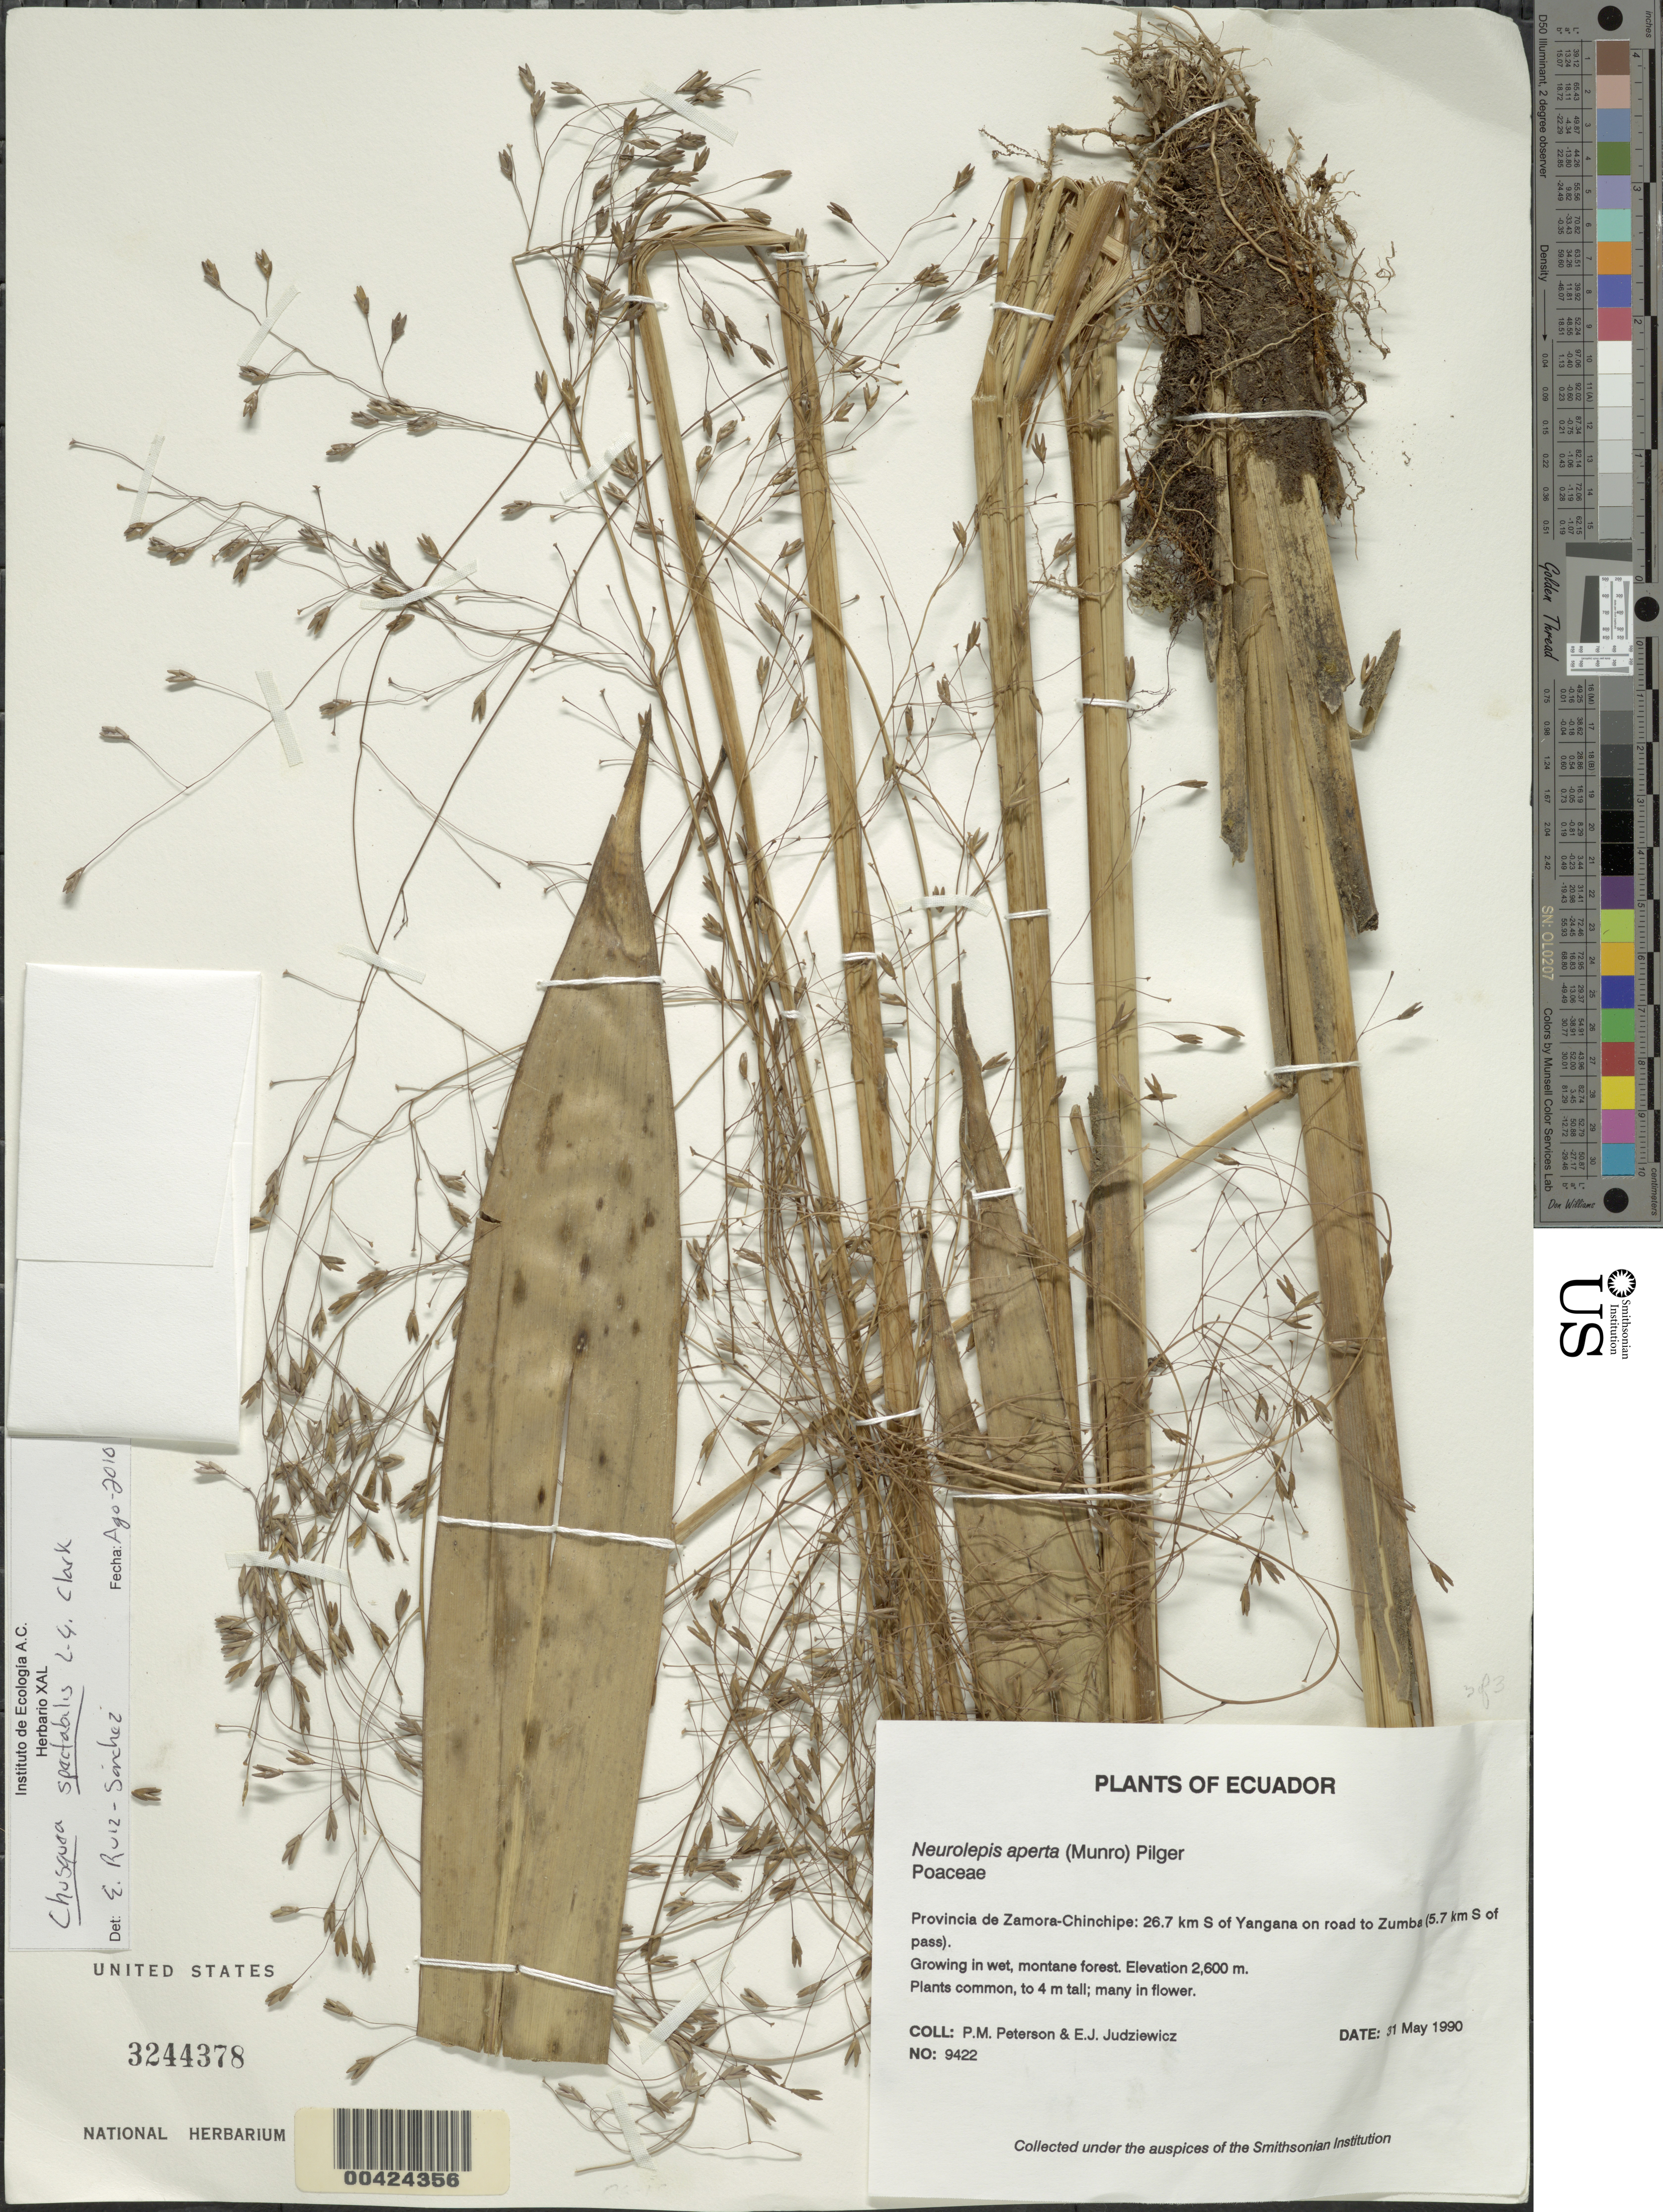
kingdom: Plantae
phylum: Tracheophyta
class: Liliopsida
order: Poales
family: Poaceae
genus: Chusquea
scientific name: Chusquea spectabilis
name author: L.G. Clark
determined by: Ruíz-Sanchez, E.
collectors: P. M. Peterson & E. J. Judziewicz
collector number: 09422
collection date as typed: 31 May 1990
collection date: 1990-05-31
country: Ecuador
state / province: Zamora-Chinchipe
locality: Yangana, 26.7 km S of ; on road to Zumba, S of pass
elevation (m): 2600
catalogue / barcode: US 3244378